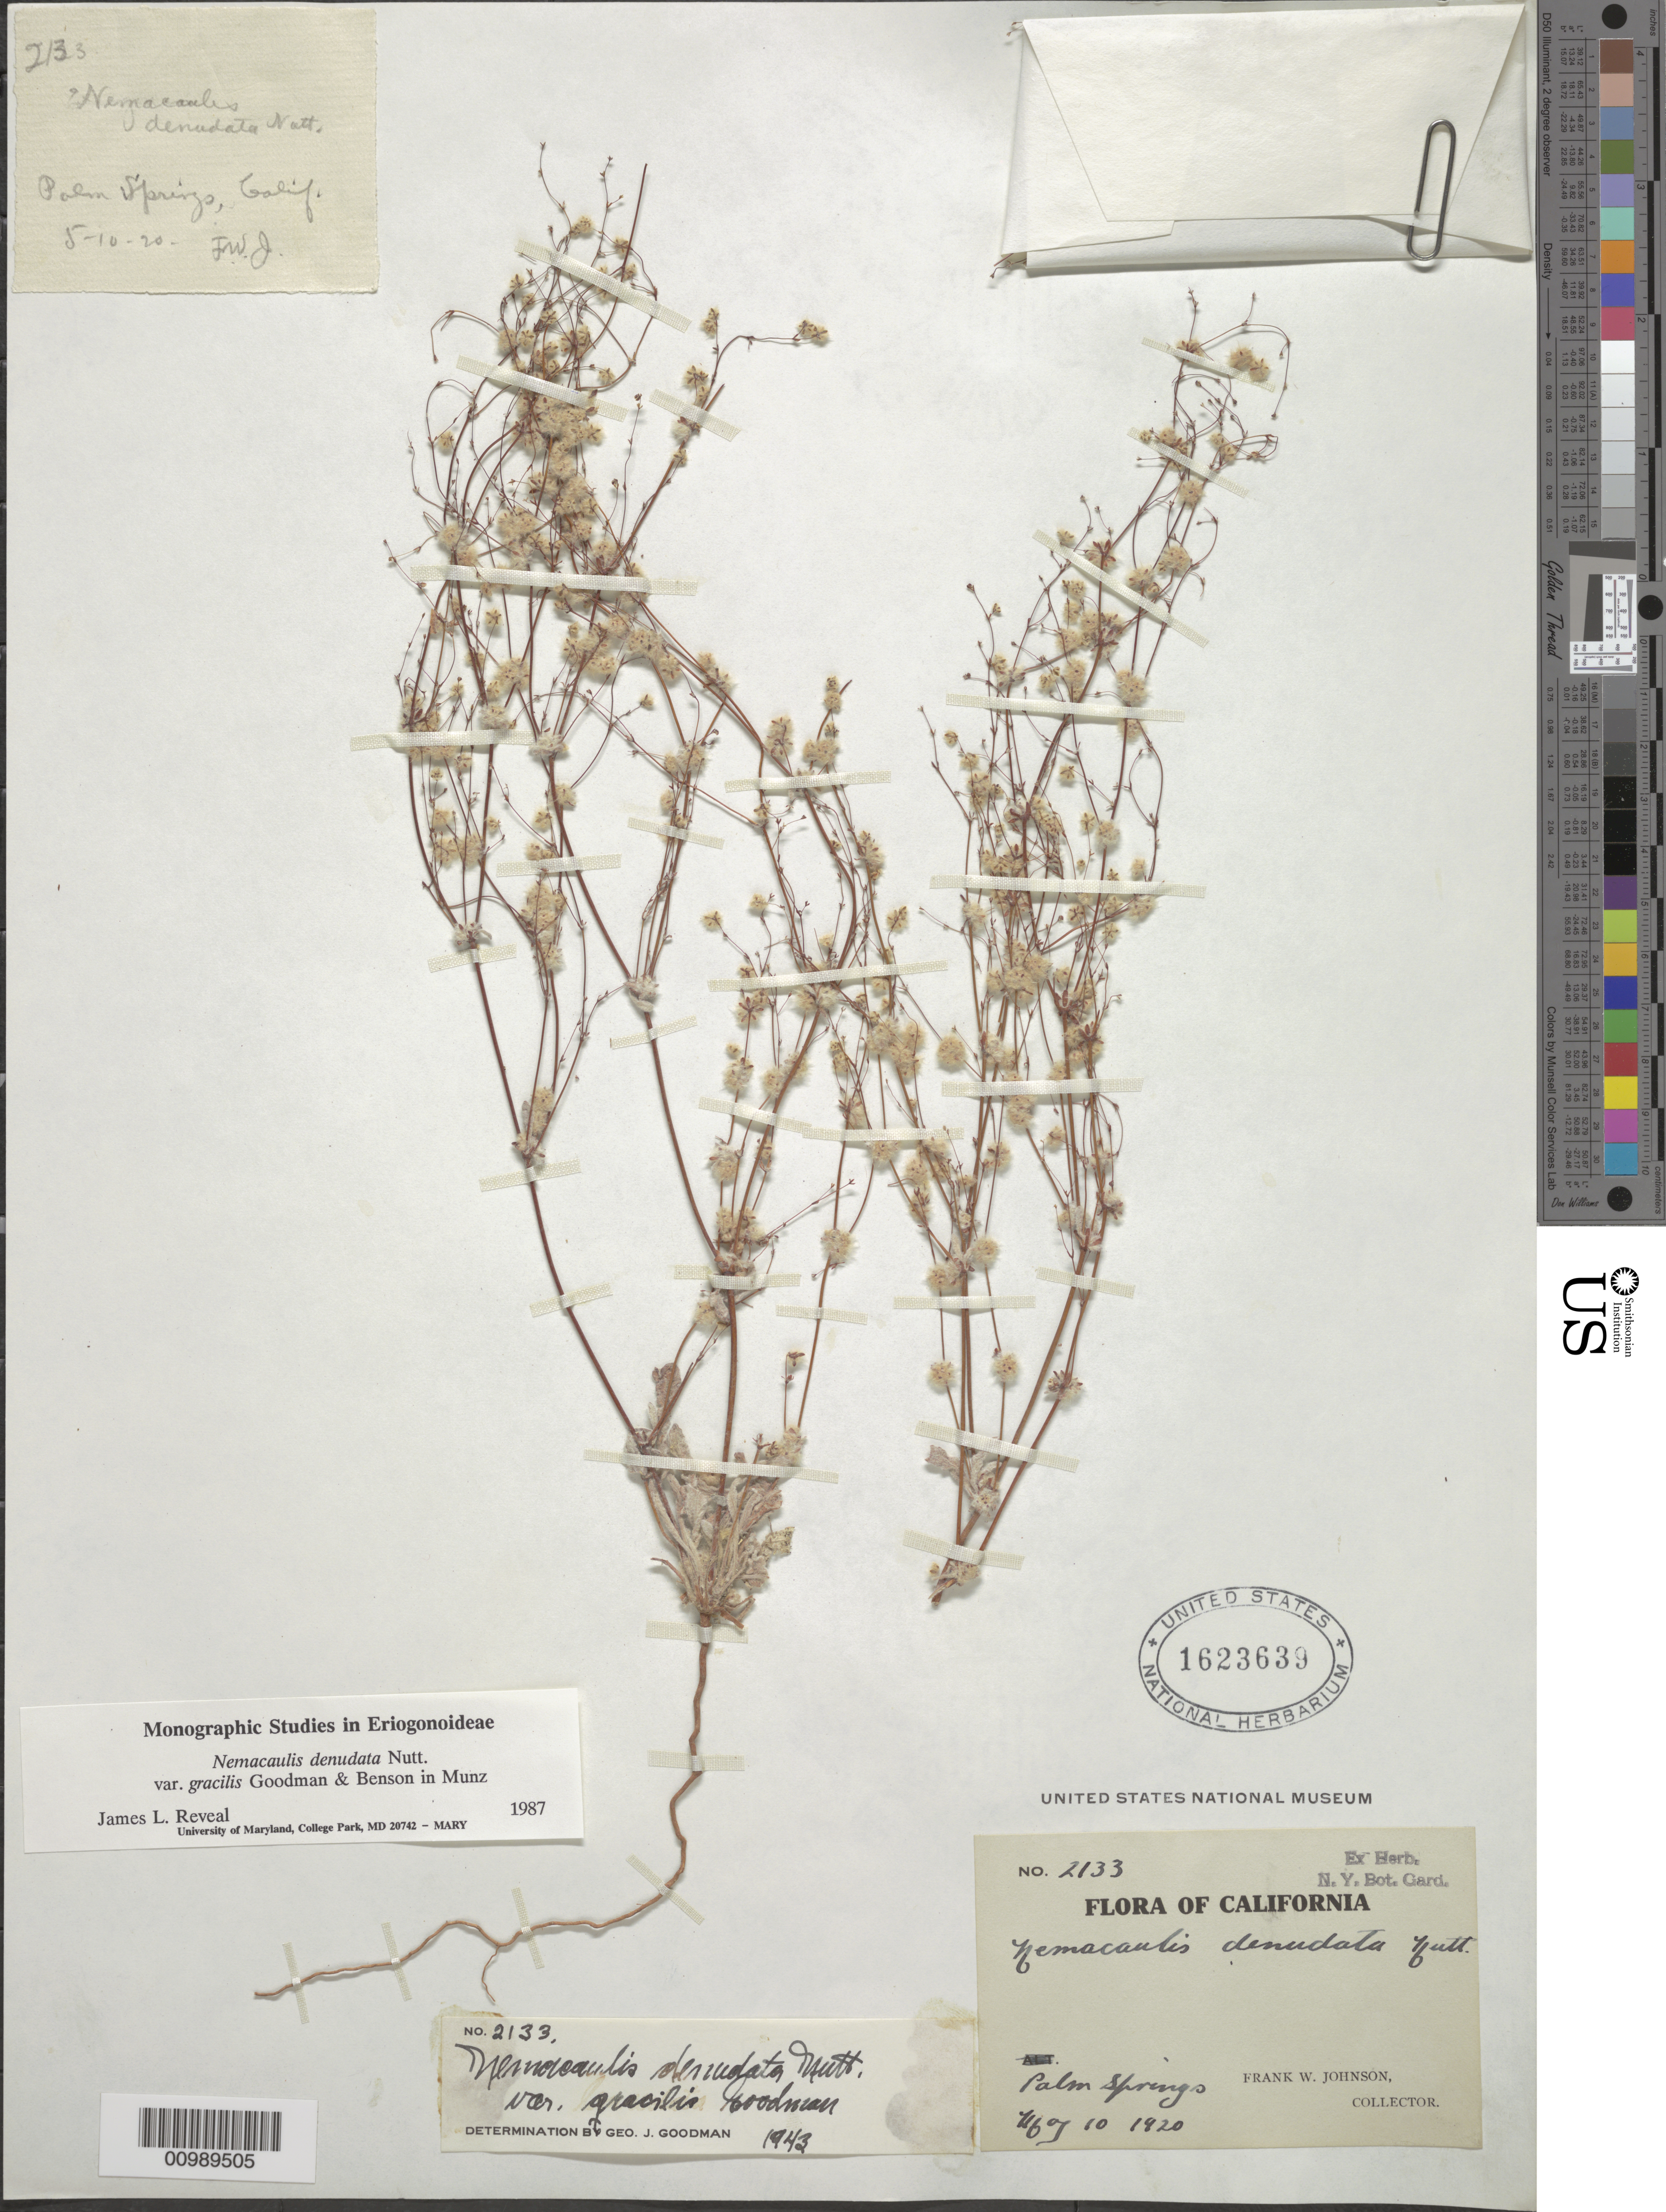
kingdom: Plantae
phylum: Tracheophyta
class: Magnoliopsida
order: Caryophyllales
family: Polygonaceae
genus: Nemacaulis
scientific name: Nemacaulis denudata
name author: Nutt.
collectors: F. W. Johnson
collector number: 2133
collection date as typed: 10 May 1920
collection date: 1920-05-10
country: United States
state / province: California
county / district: Riverside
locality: Palm Springs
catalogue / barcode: US 1623639